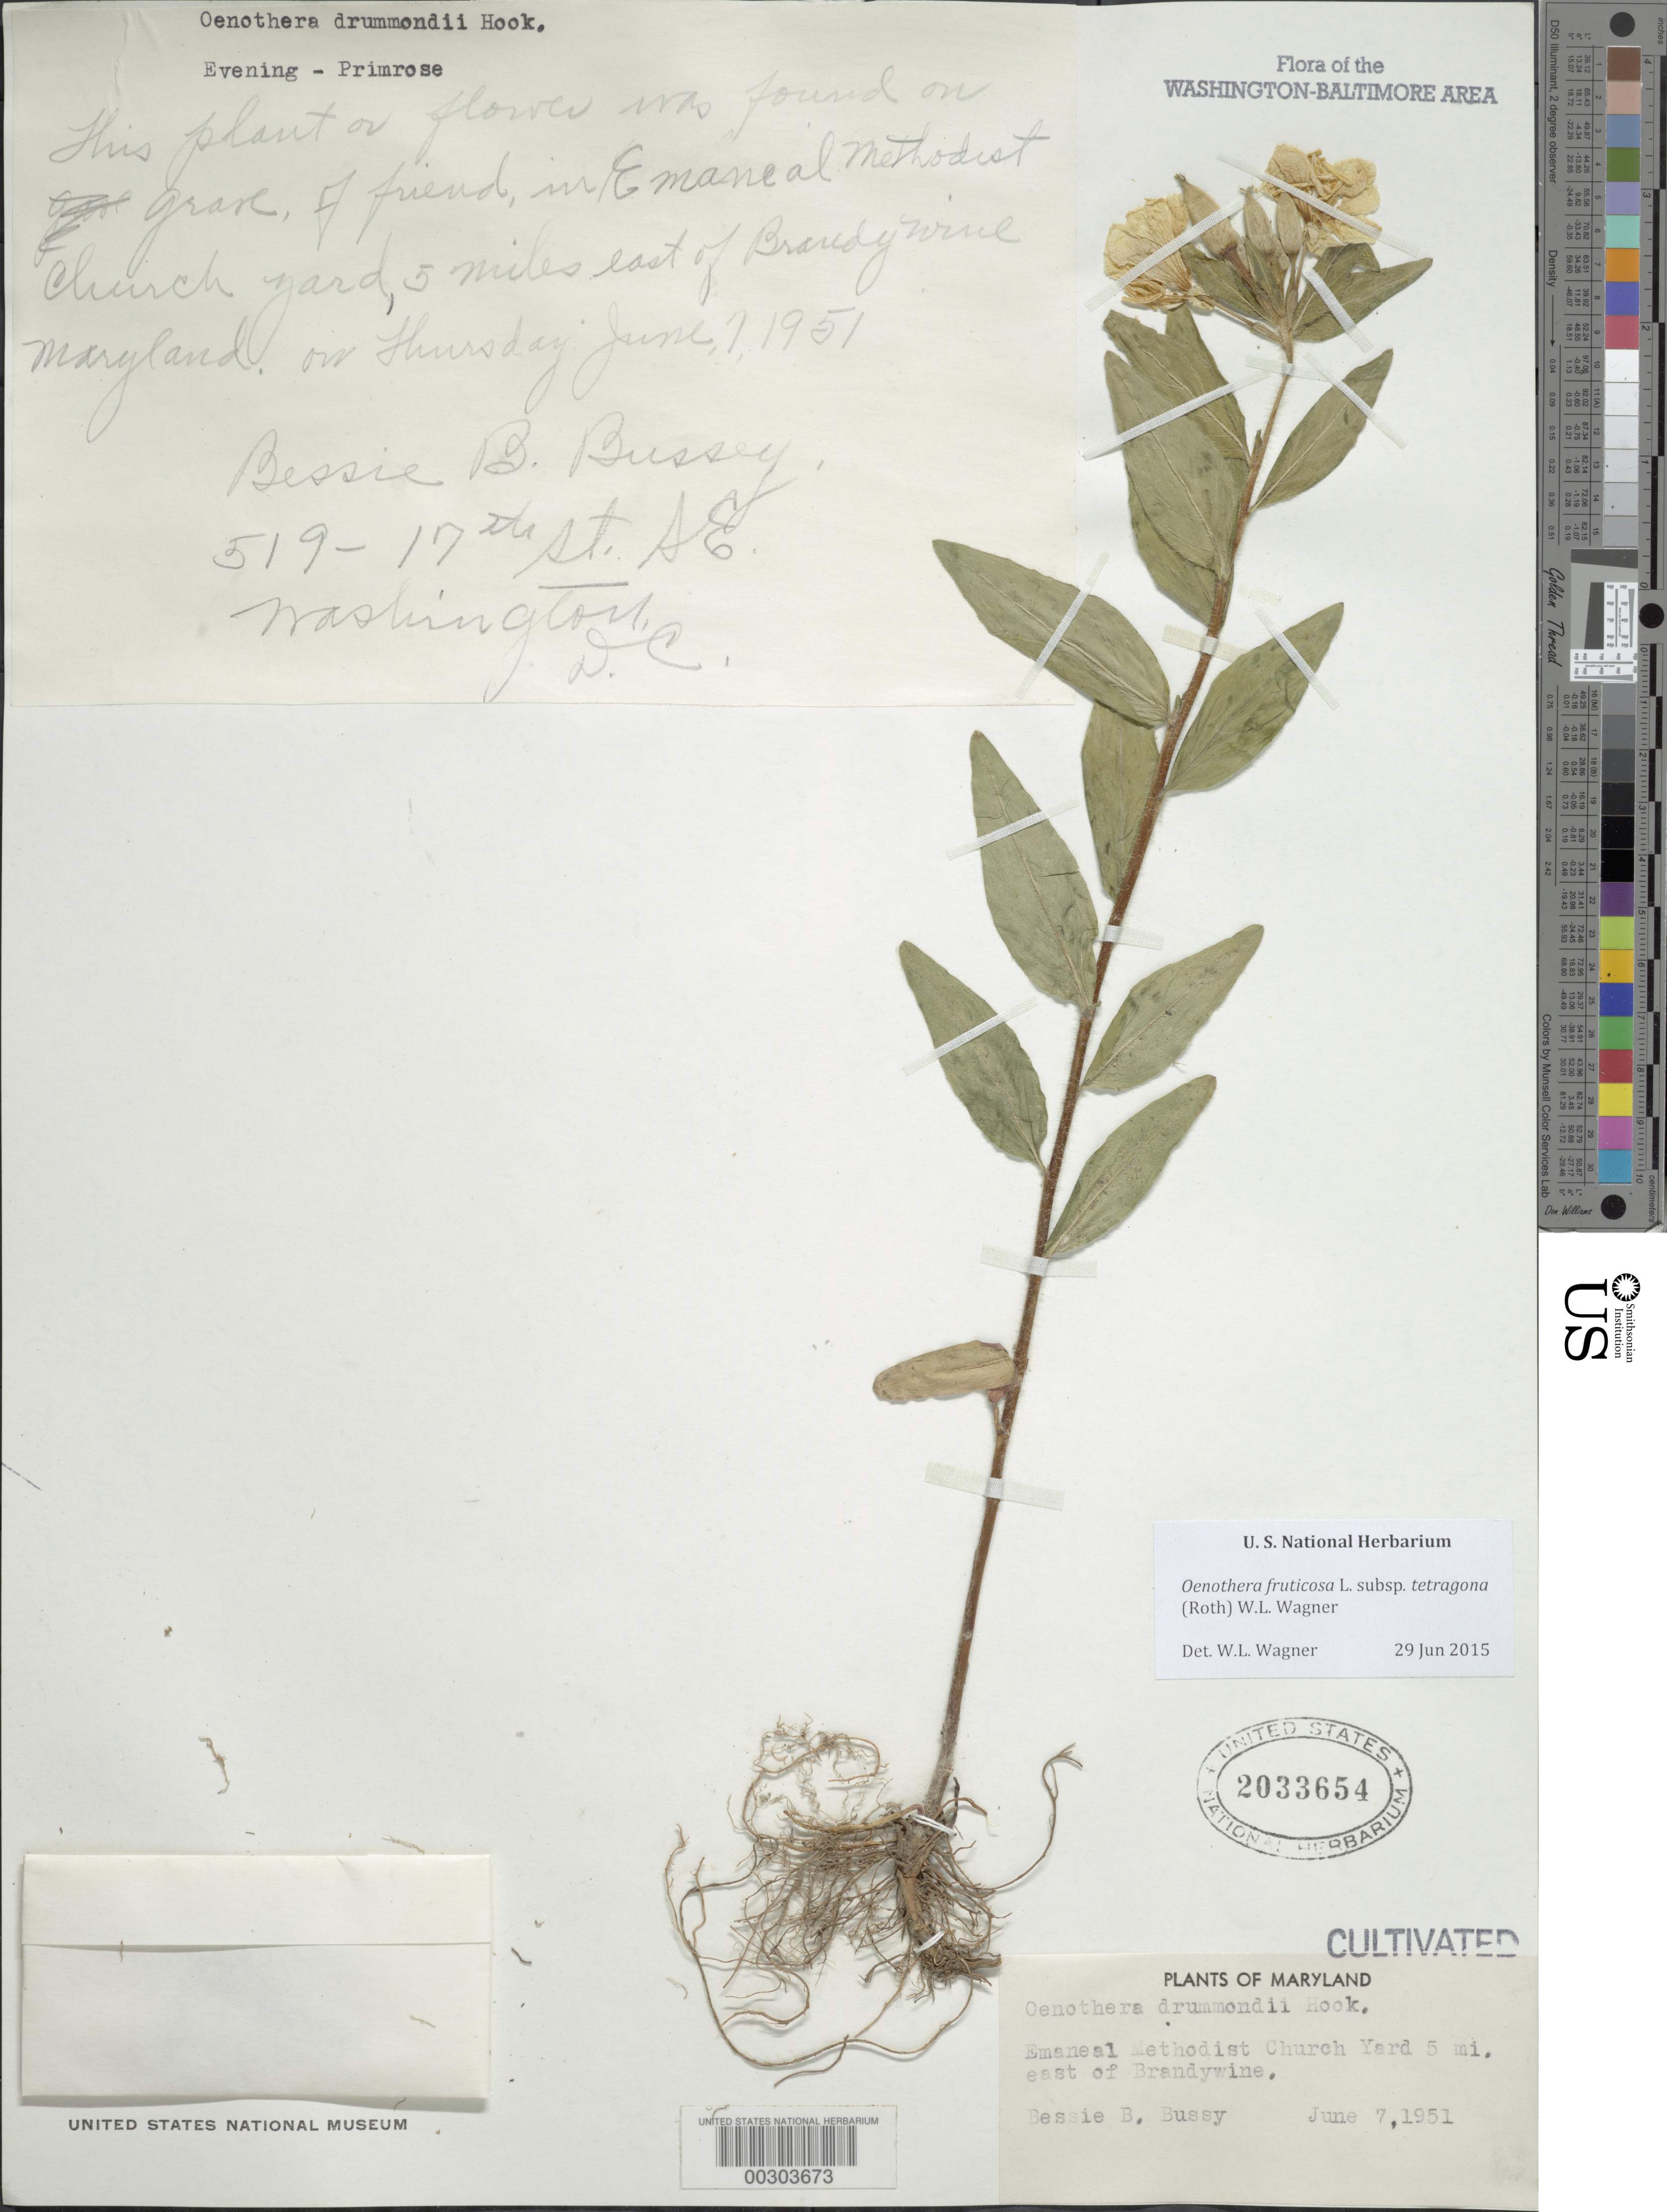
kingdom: Plantae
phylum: Tracheophyta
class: Magnoliopsida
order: Myrtales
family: Onagraceae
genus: Oenothera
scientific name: Oenothera fruticosa subsp. tetragona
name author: (Roth) W.L. Wagner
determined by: Wagner, W. L., (BOT), Smithsonian Institution - National Museum of Natural History (UNITED STATES)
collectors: B. Bussy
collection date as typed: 07 Jun 1951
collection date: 1951-06-07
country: United States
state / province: Maryland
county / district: Prince George's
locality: Brandywine, Emaneal Methodist Church Yard, 5 Mi E of Brandywine, on Grave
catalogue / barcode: US 2033654